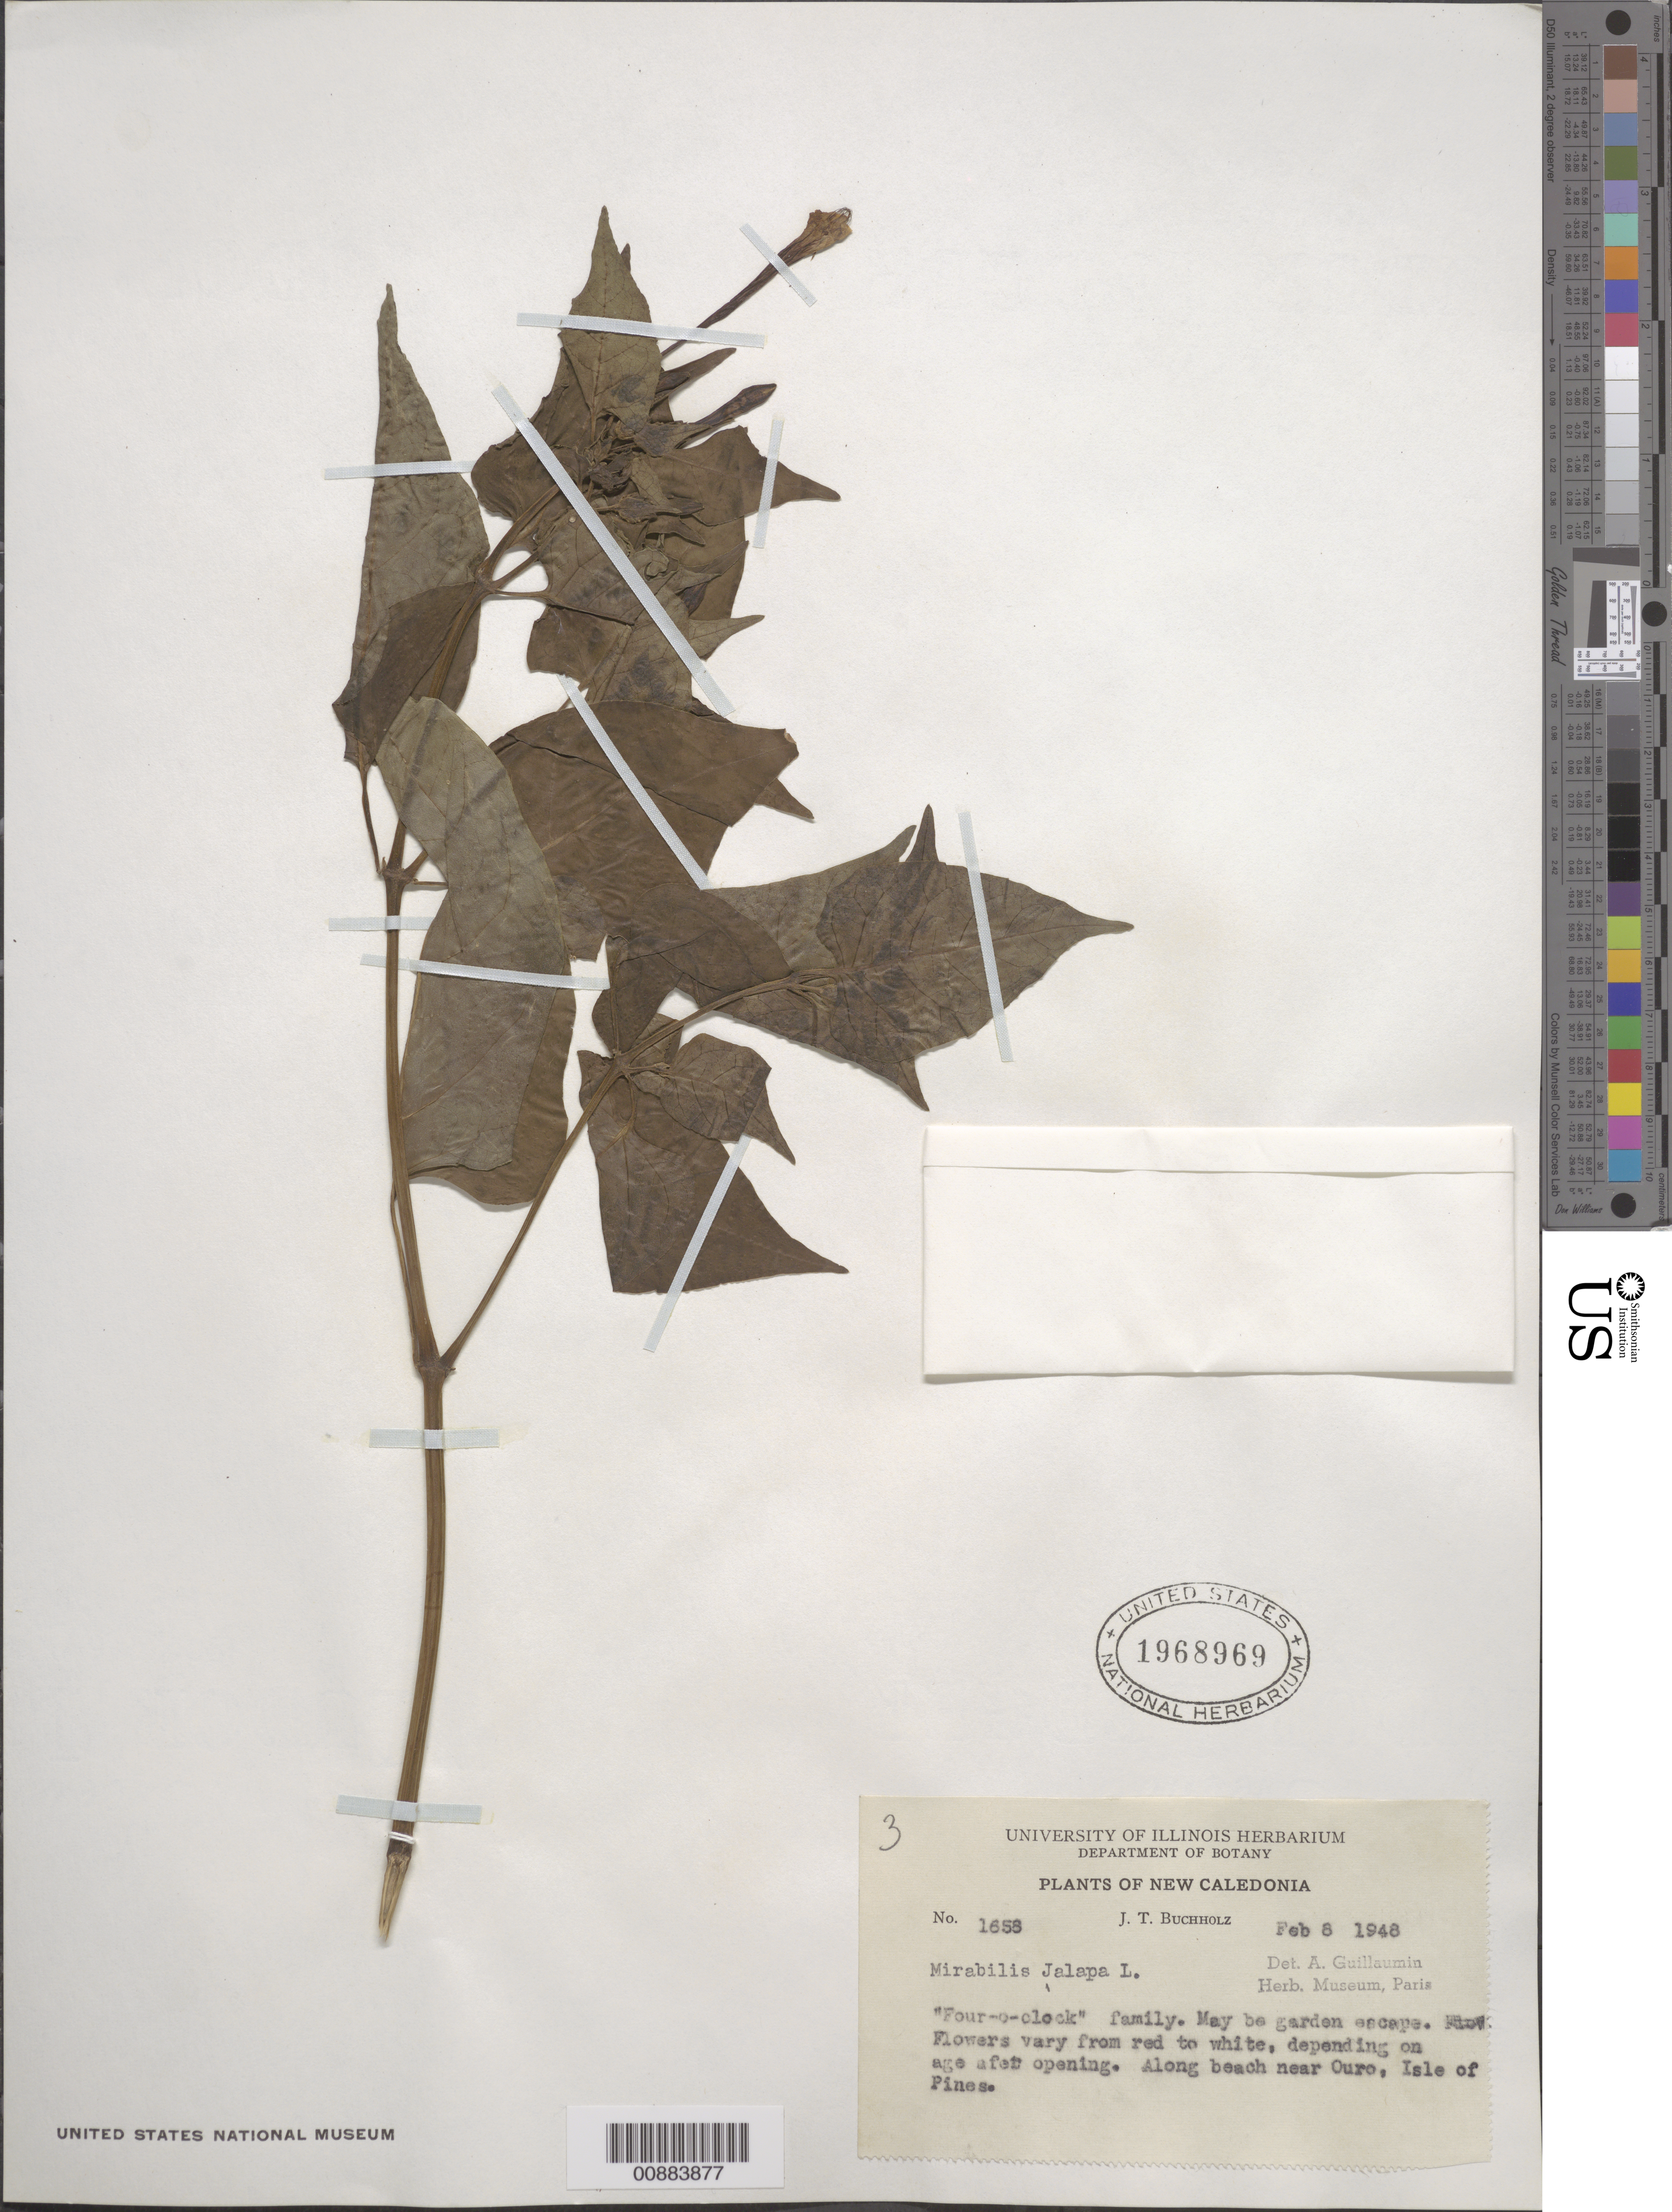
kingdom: Plantae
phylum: Tracheophyta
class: Magnoliopsida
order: Caryophyllales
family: Nyctaginaceae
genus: Mirabilis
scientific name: Mirabilis jalapa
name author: L.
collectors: J. T. Buchholz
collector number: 1658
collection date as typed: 08 Feb 1948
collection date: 1948-02-08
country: New Caledonia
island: Isle of Pines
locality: Along beach near Ouro, Isle of Pines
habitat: Along beach near Ouro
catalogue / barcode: US 1968969